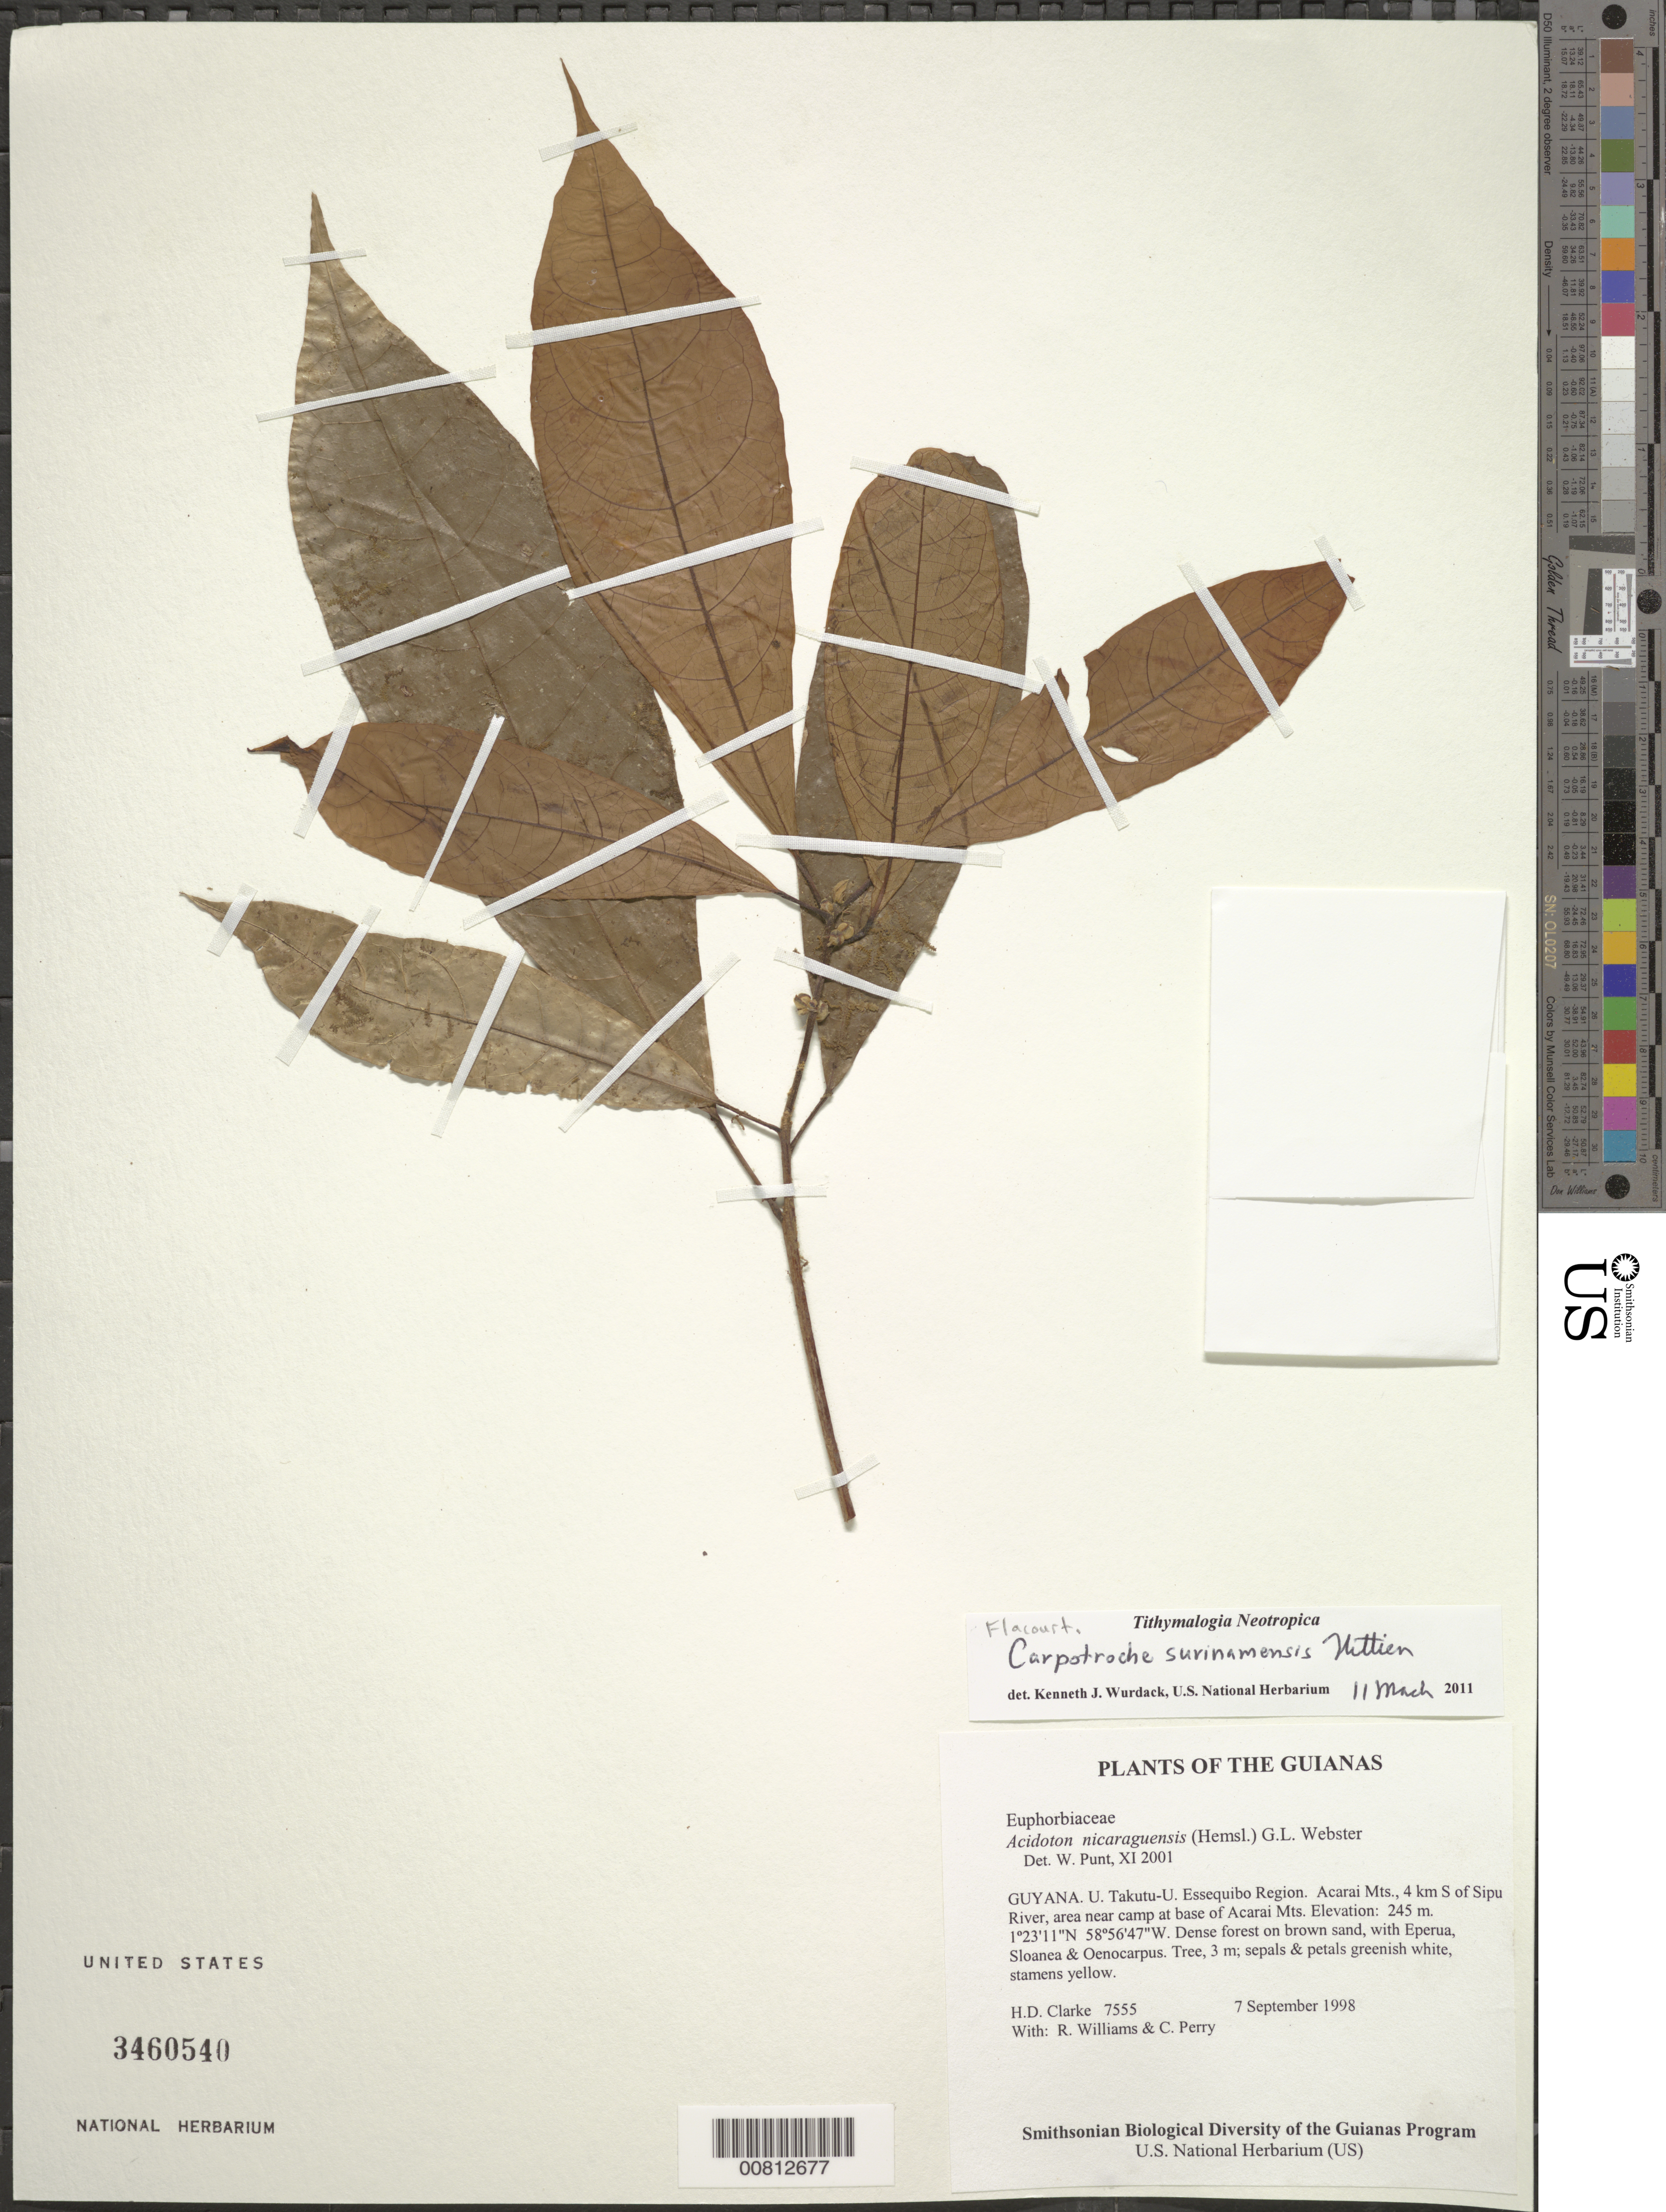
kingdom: Plantae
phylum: Tracheophyta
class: Magnoliopsida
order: Malpighiales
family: Achariaceae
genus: Carpotroche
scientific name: Carpotroche surinamensis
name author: Uittien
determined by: Wurdack, Kenneth J., (US), Smithsonian Institution - National Museum of Natural History (UNITED STATES)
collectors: H. D. Clarke, R. Williams & C. Perry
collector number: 7555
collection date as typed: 7 September 1998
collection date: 1998-09-07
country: Guyana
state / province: U. Takutu-U. Essequibo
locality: Acarai Mts., 4 km S of Sipu River, area near camp at base of Acarai Mts.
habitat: Dense forest on brown sand, with Eperua, Sloanea & Oenocarpus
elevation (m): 245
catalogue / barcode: US 3460540